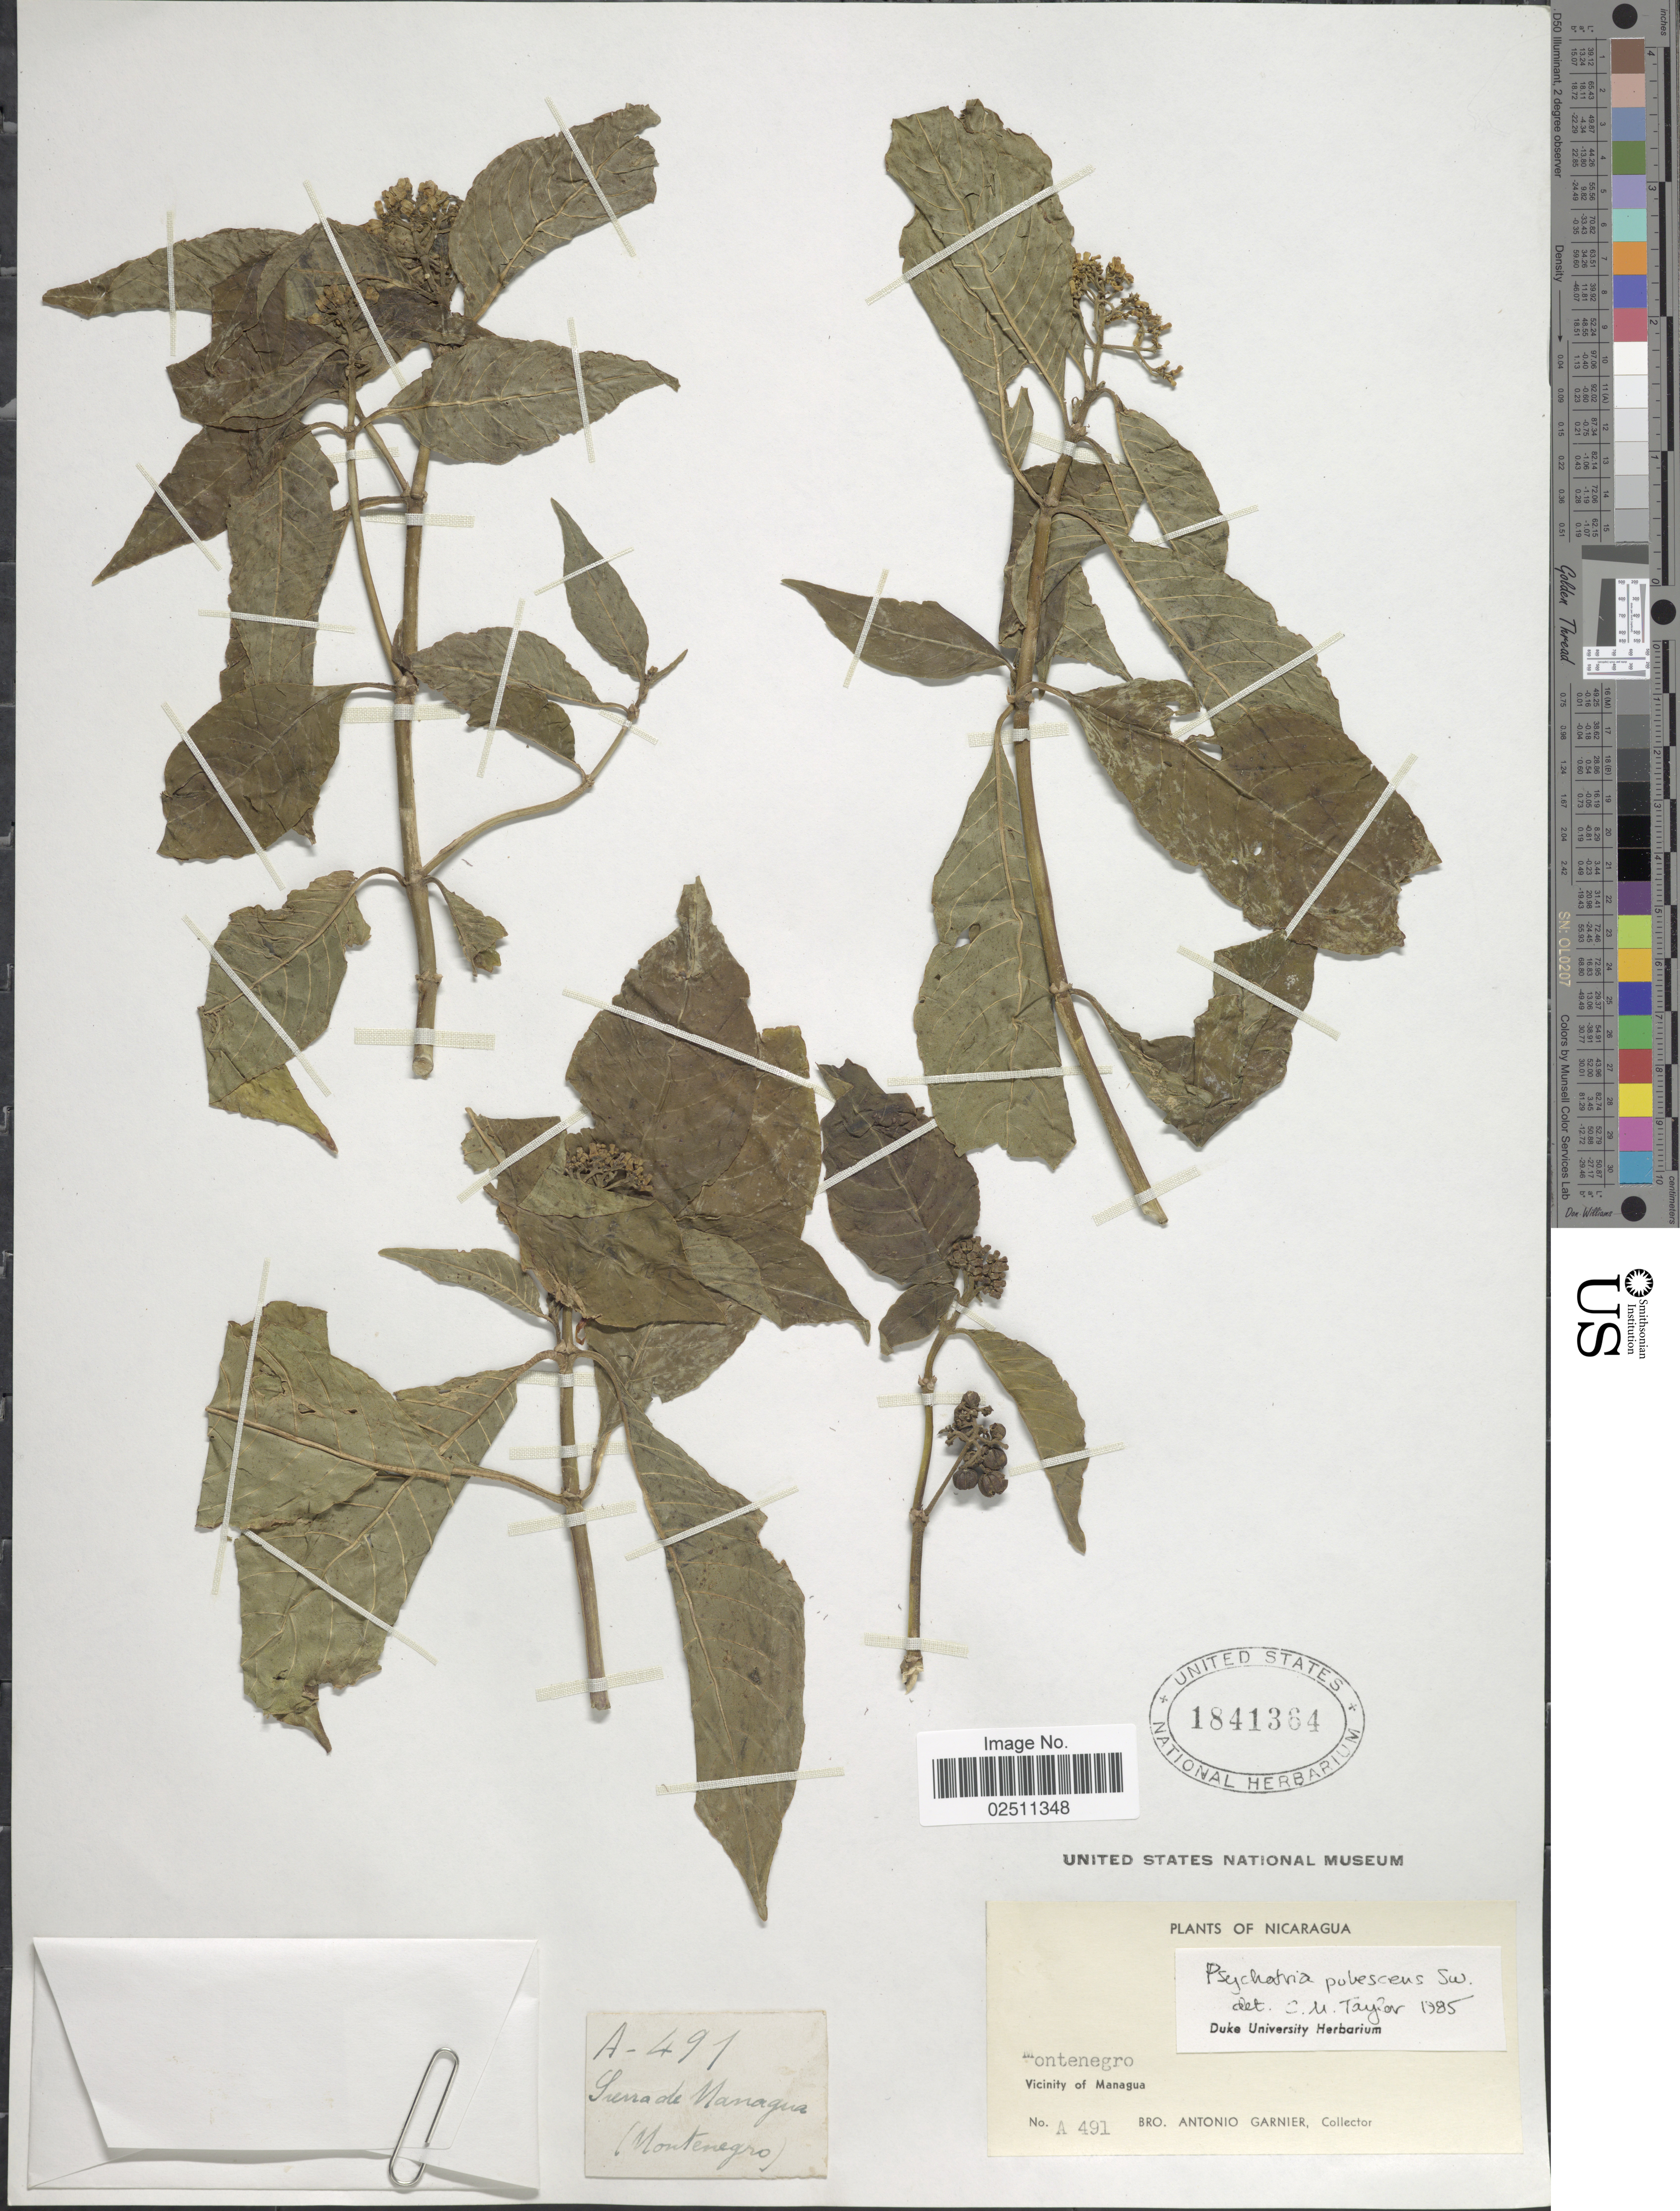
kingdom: Plantae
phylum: Tracheophyta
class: Magnoliopsida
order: Gentianales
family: Rubiaceae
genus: Psychotria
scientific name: Psychotria pubescens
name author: Sw.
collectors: Bro. A. Garnier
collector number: A491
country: Nicaragua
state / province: Managua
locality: Montenegro,Serra de Managua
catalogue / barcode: US 1841364